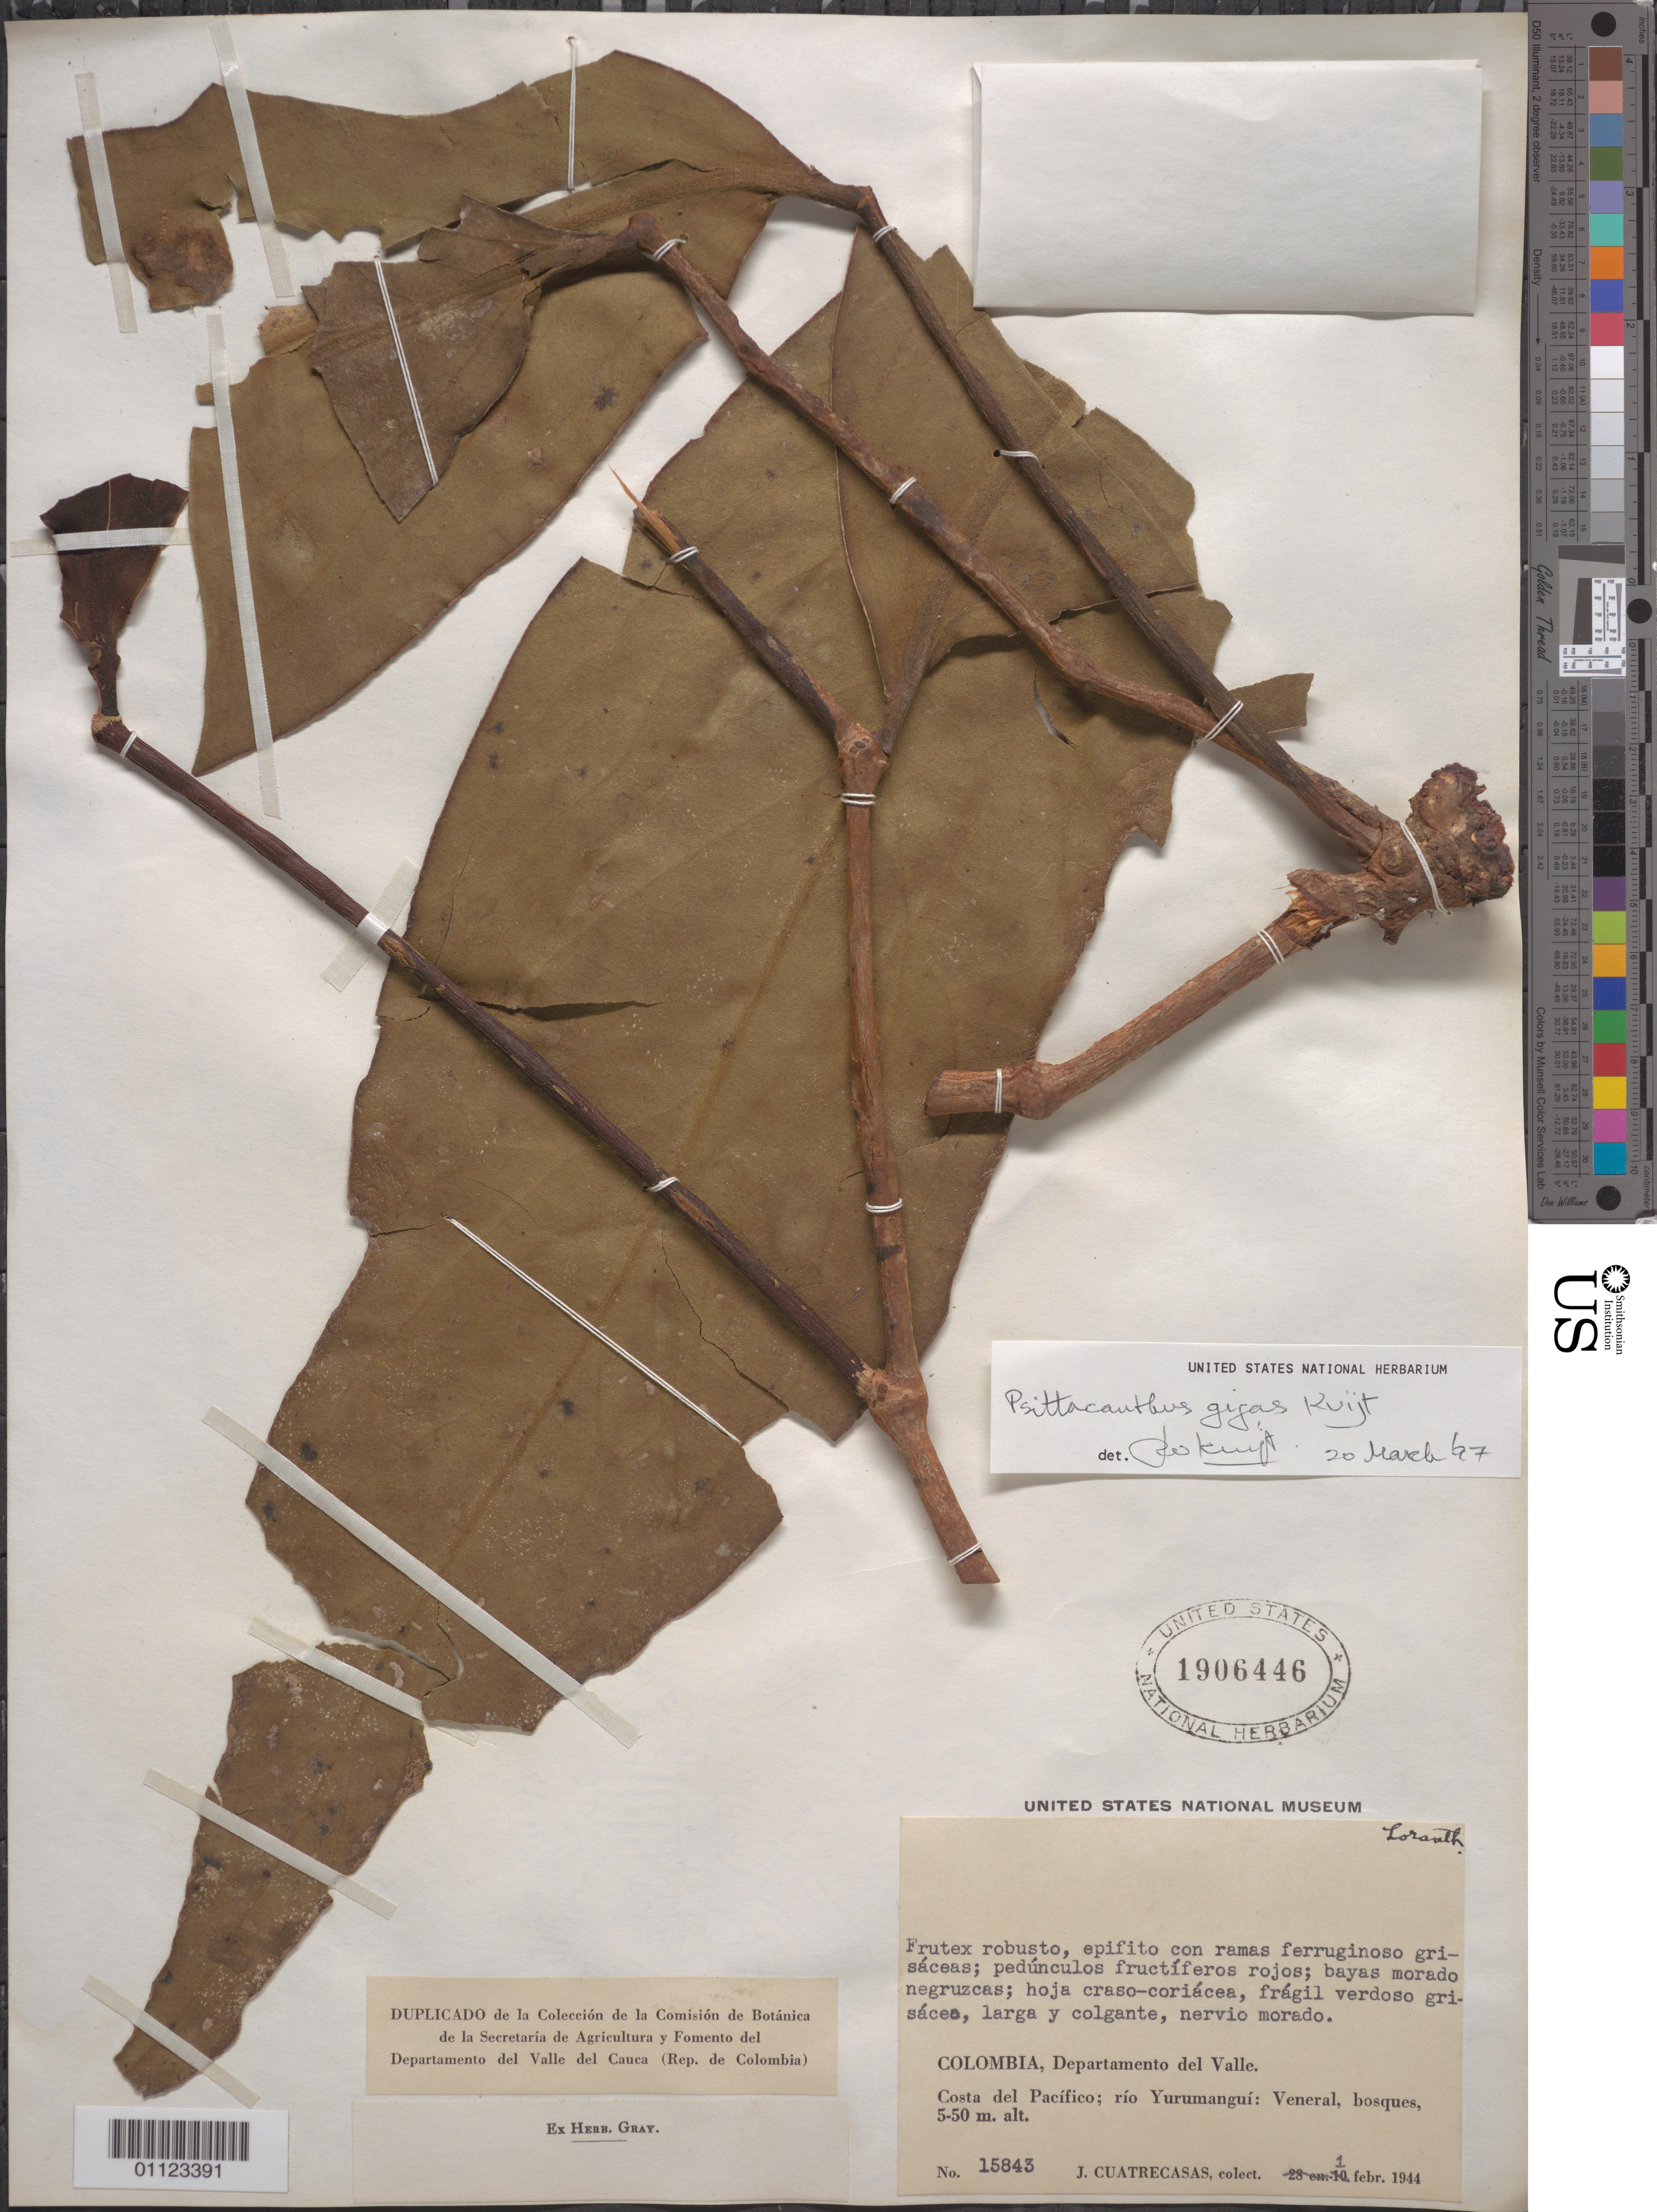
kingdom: Plantae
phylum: Tracheophyta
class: Magnoliopsida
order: Santalales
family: Loranthaceae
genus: Psittacanthus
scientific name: Psittacanthus gigas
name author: Kuijt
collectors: J. Cuatrecasas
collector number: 15843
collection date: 1944-02-01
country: Colombia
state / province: Valle del Cauca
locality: Costa del Pacífico; río Yurumanguí: Veneral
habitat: bosques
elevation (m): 5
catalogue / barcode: US 1906446